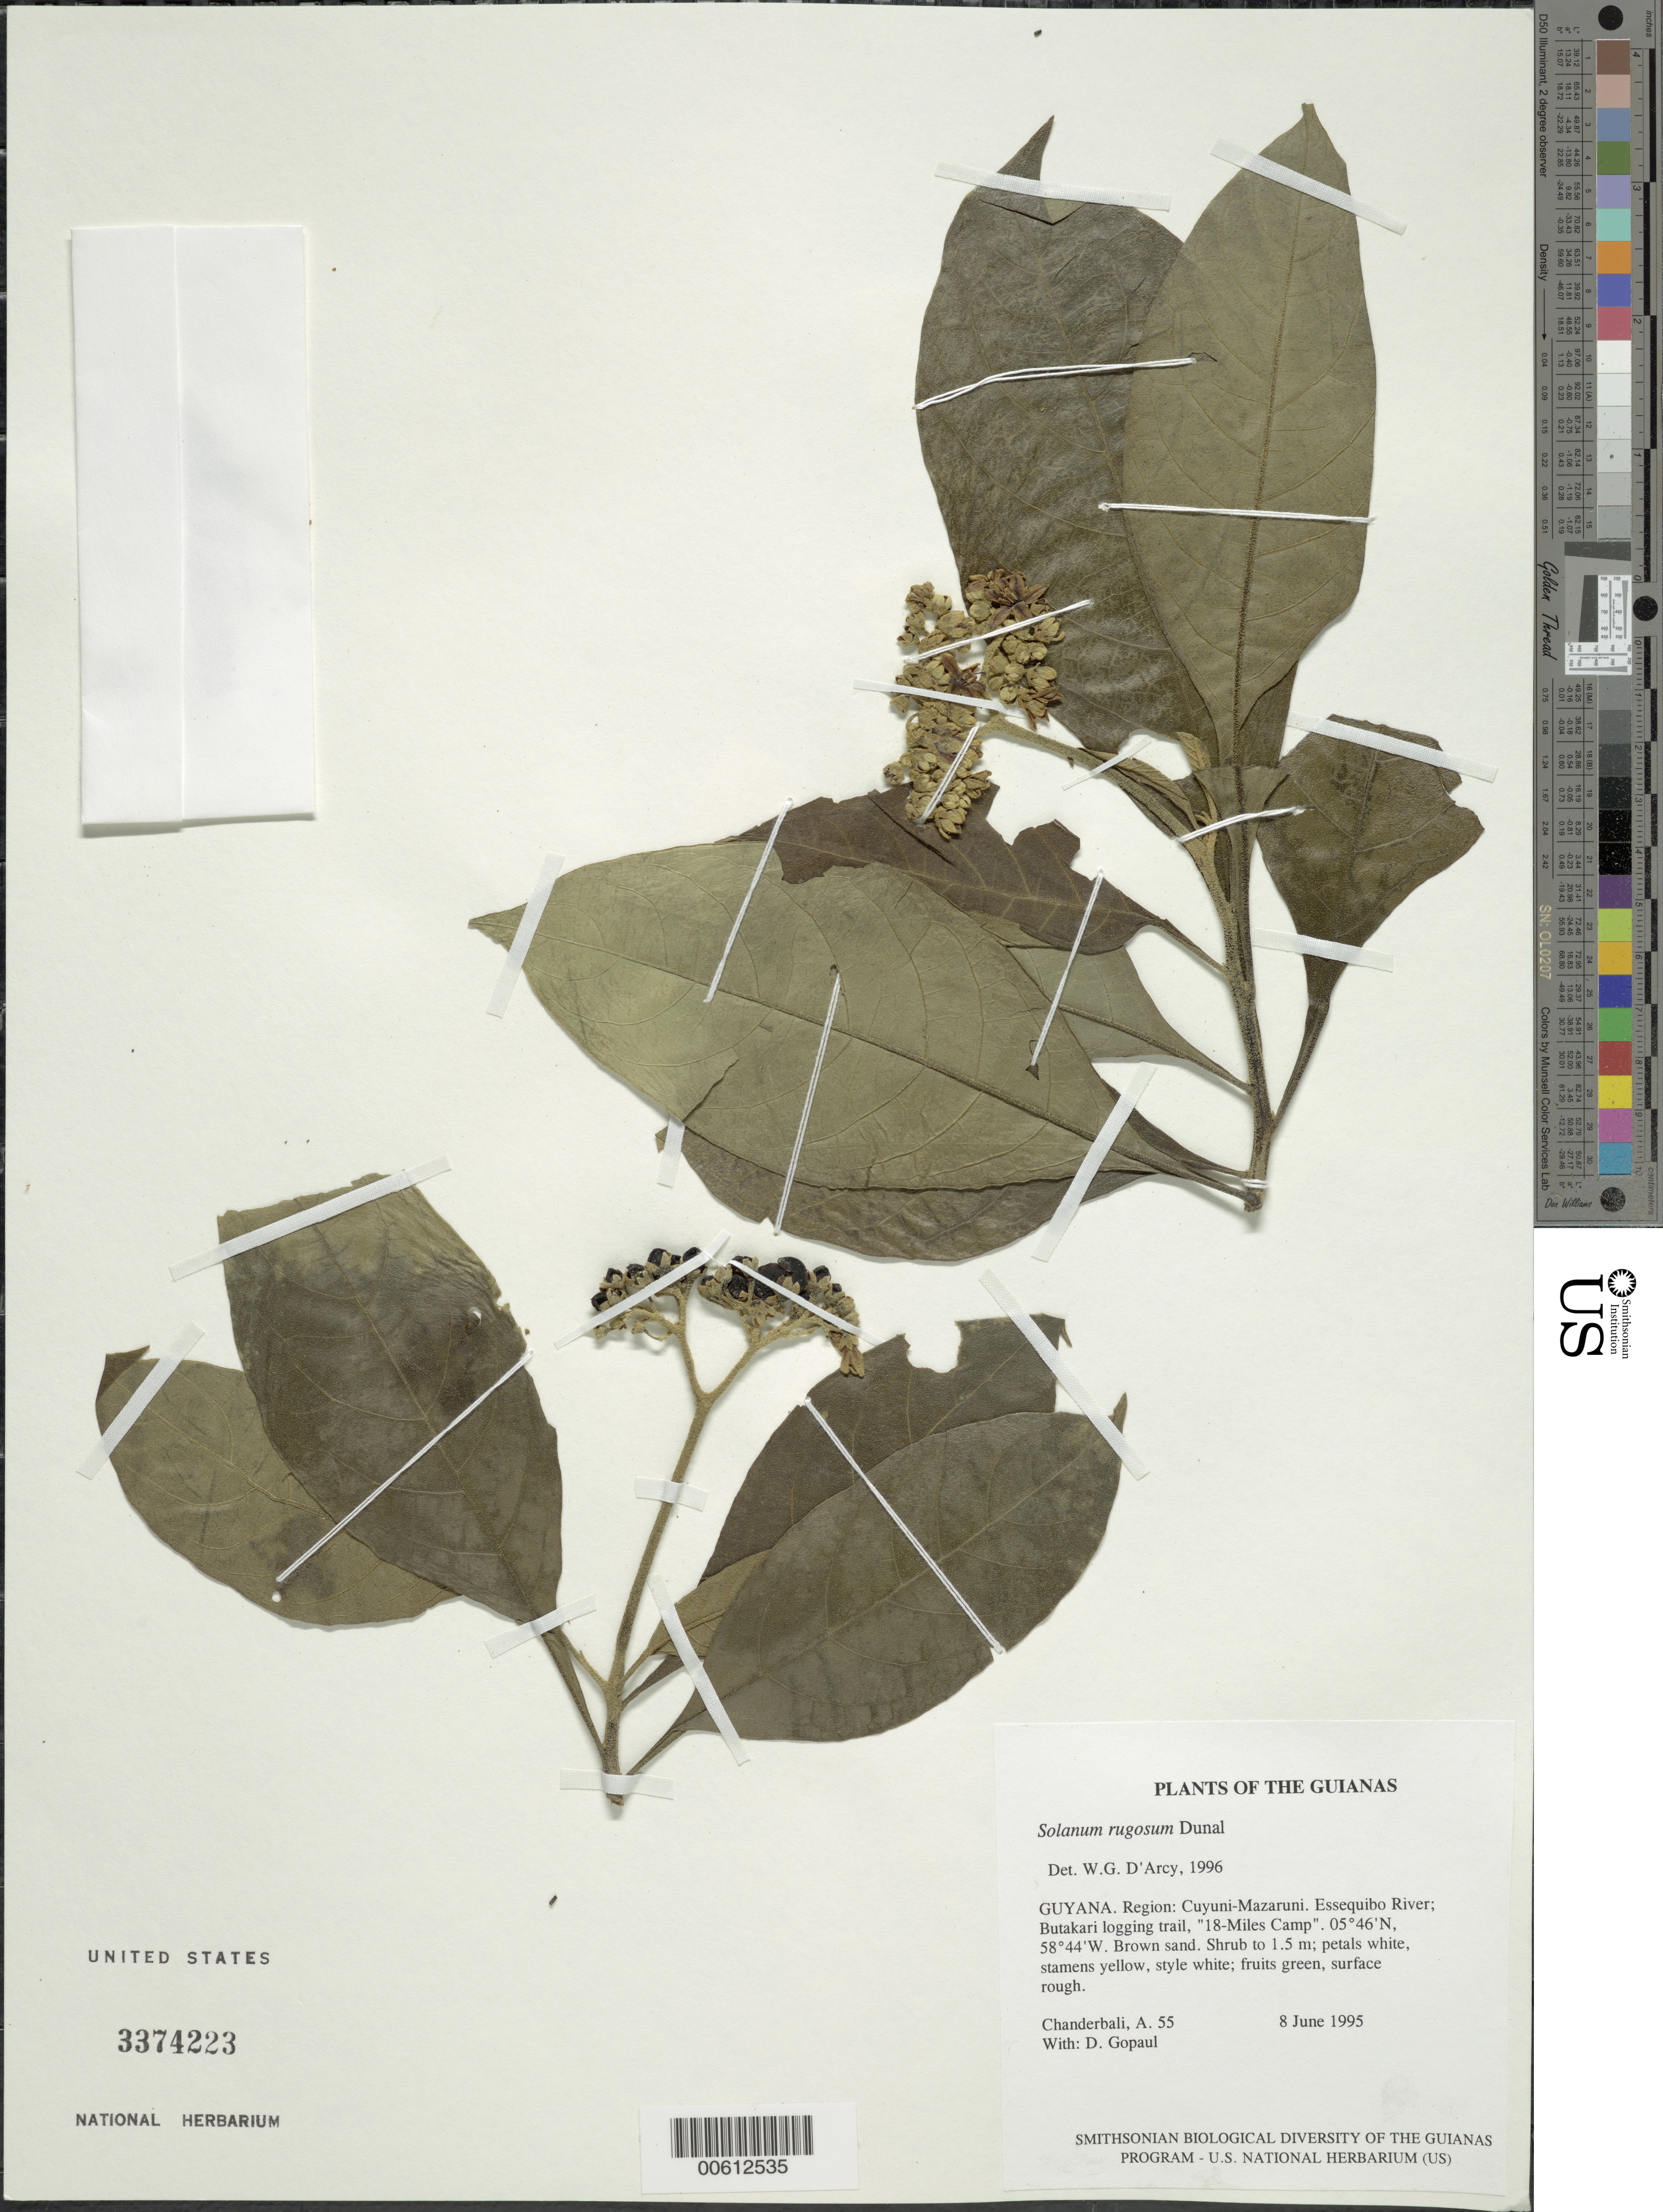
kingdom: Plantae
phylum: Tracheophyta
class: Magnoliopsida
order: Solanales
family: Solanaceae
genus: Solanum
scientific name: Solanum rugosum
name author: Dunal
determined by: D'Arcy, W. G.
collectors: A. S. Chanderbali & D. Gopaul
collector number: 0055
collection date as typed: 6 Jun 1995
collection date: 1995-06-06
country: Guyana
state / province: Cuyuni-Mazaruni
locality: Essequibo River; Butakari logging trail, "18-Miles Camp"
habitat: Brown sand.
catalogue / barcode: US 3374223